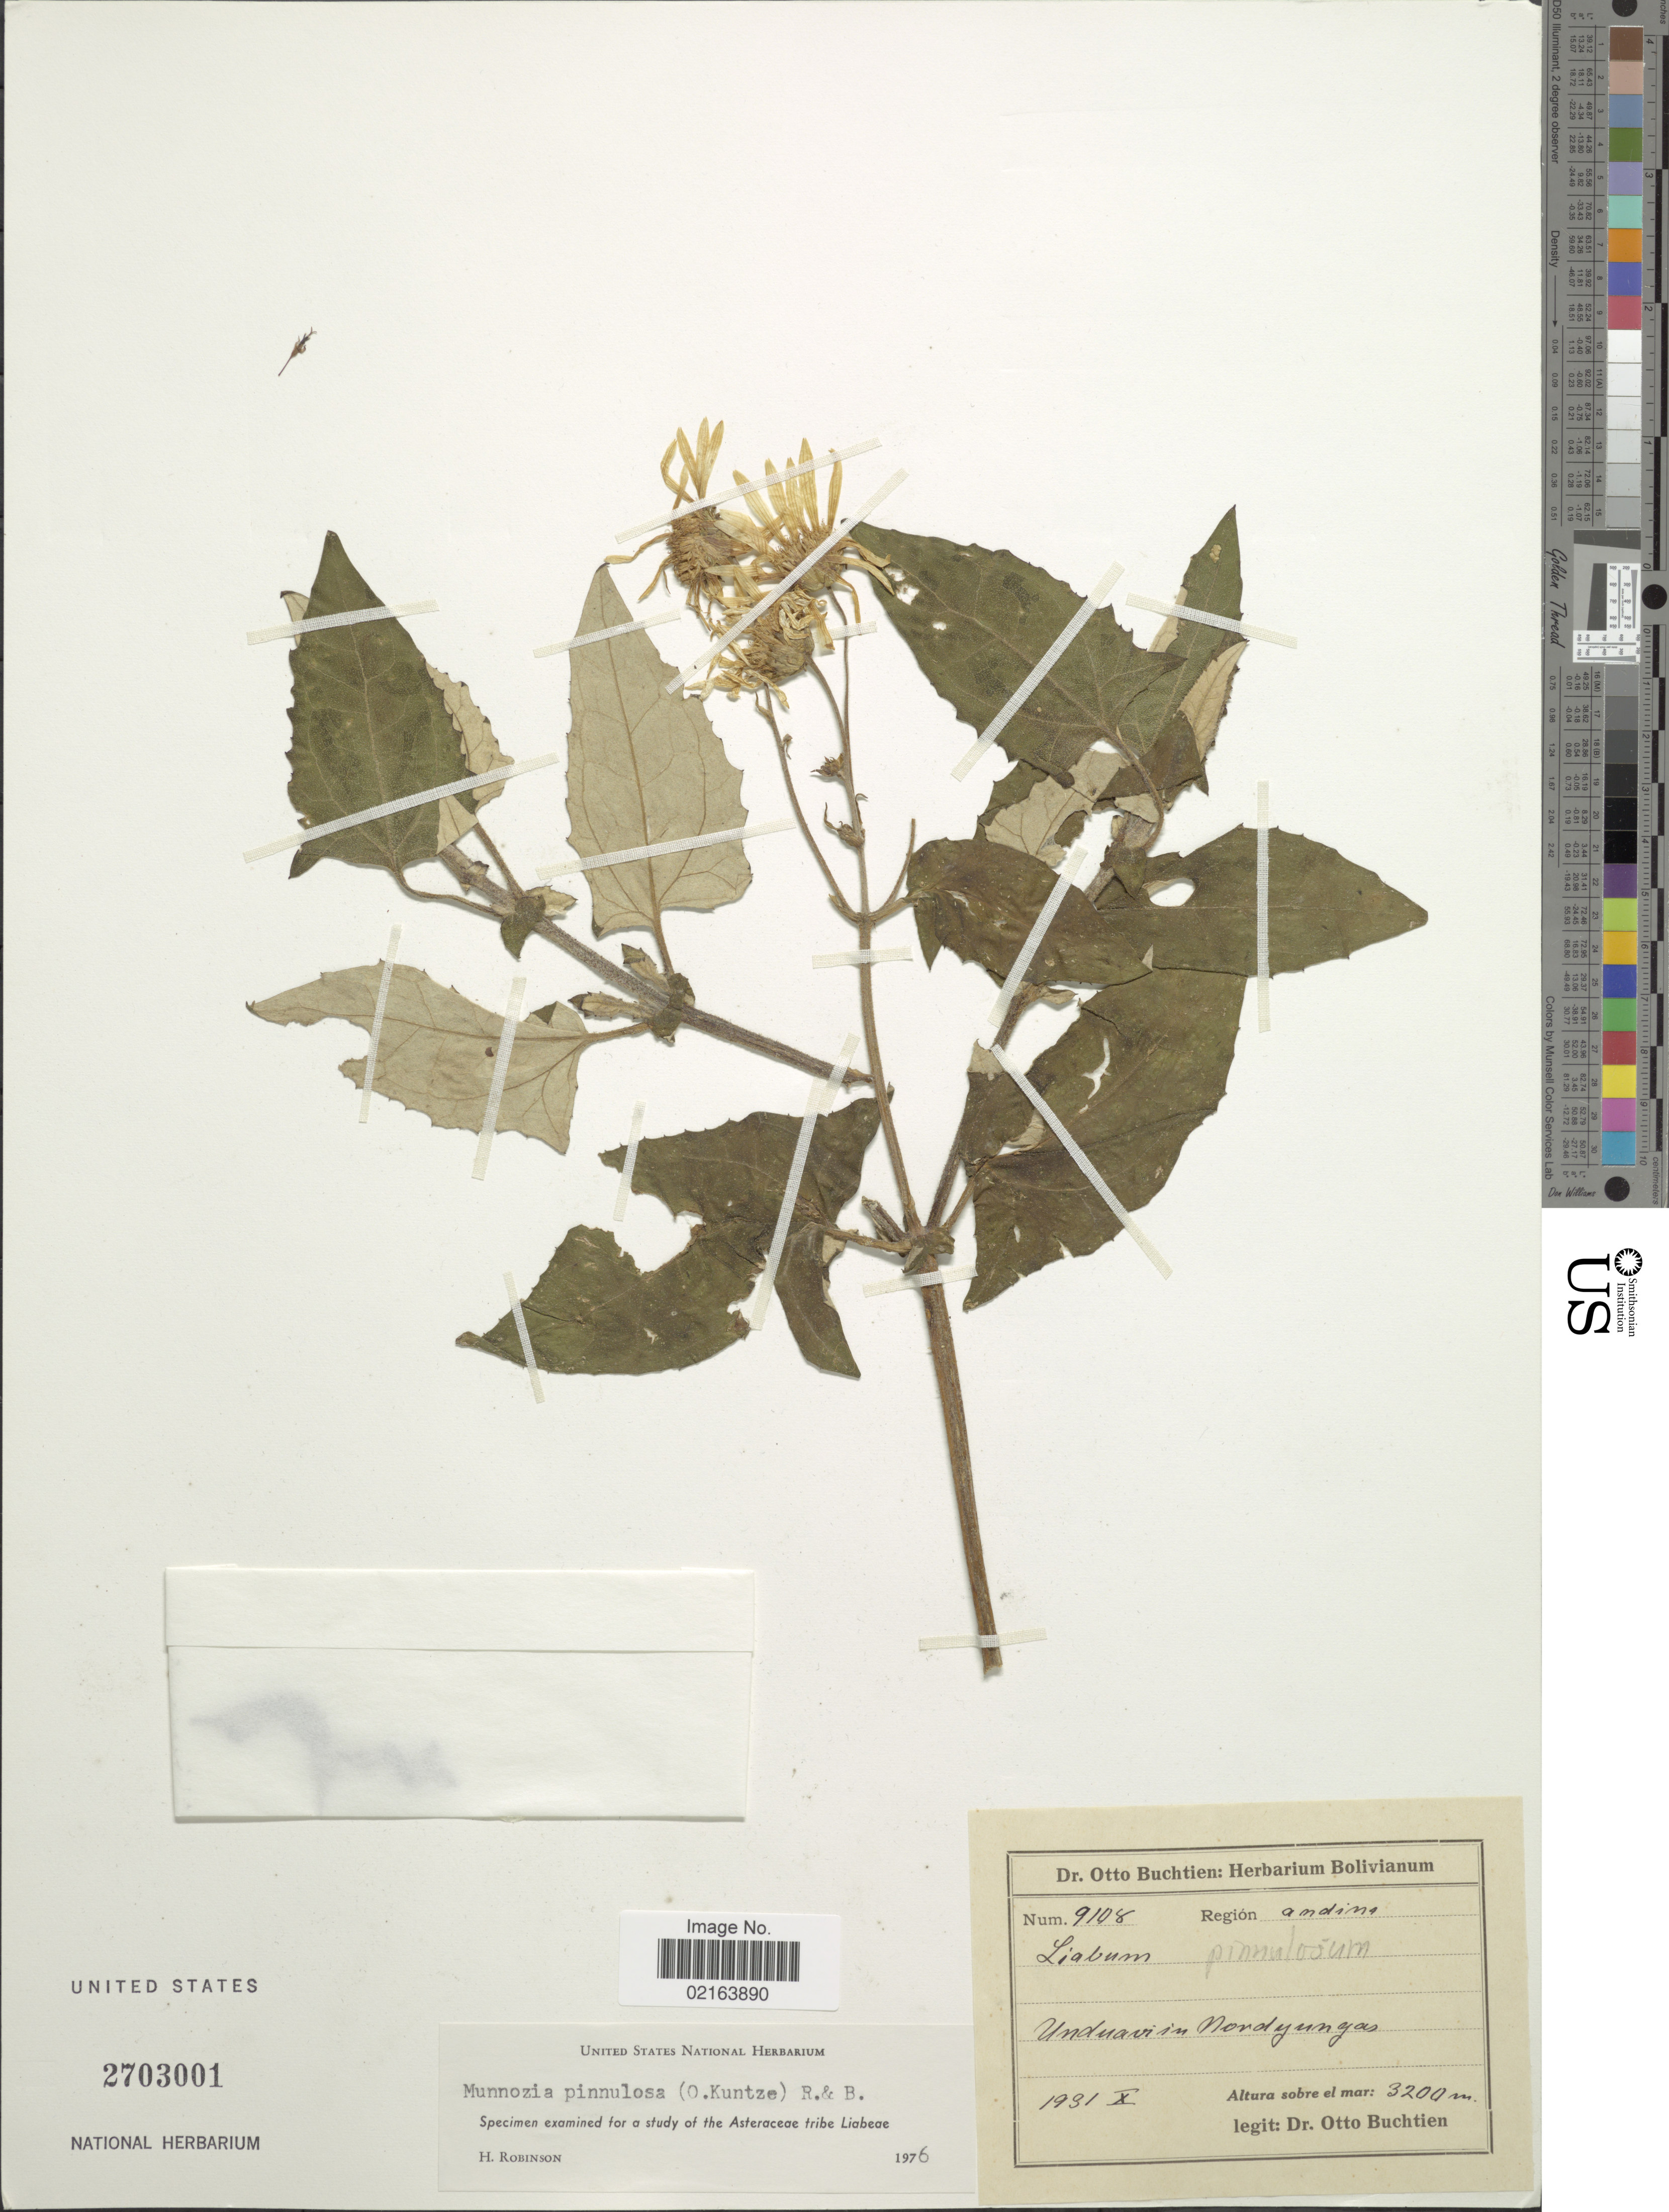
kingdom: Plantae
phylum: Tracheophyta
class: Magnoliopsida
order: Asterales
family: Asteraceae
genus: Munnozia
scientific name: Munnozia pinnulosa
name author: (Kuntze) H. Rob. & Brettell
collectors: O. Buchtien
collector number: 9108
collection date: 1931-10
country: Bolivia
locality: Region andina, Unduavi in Nordyungas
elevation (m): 3200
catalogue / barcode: US 2703001